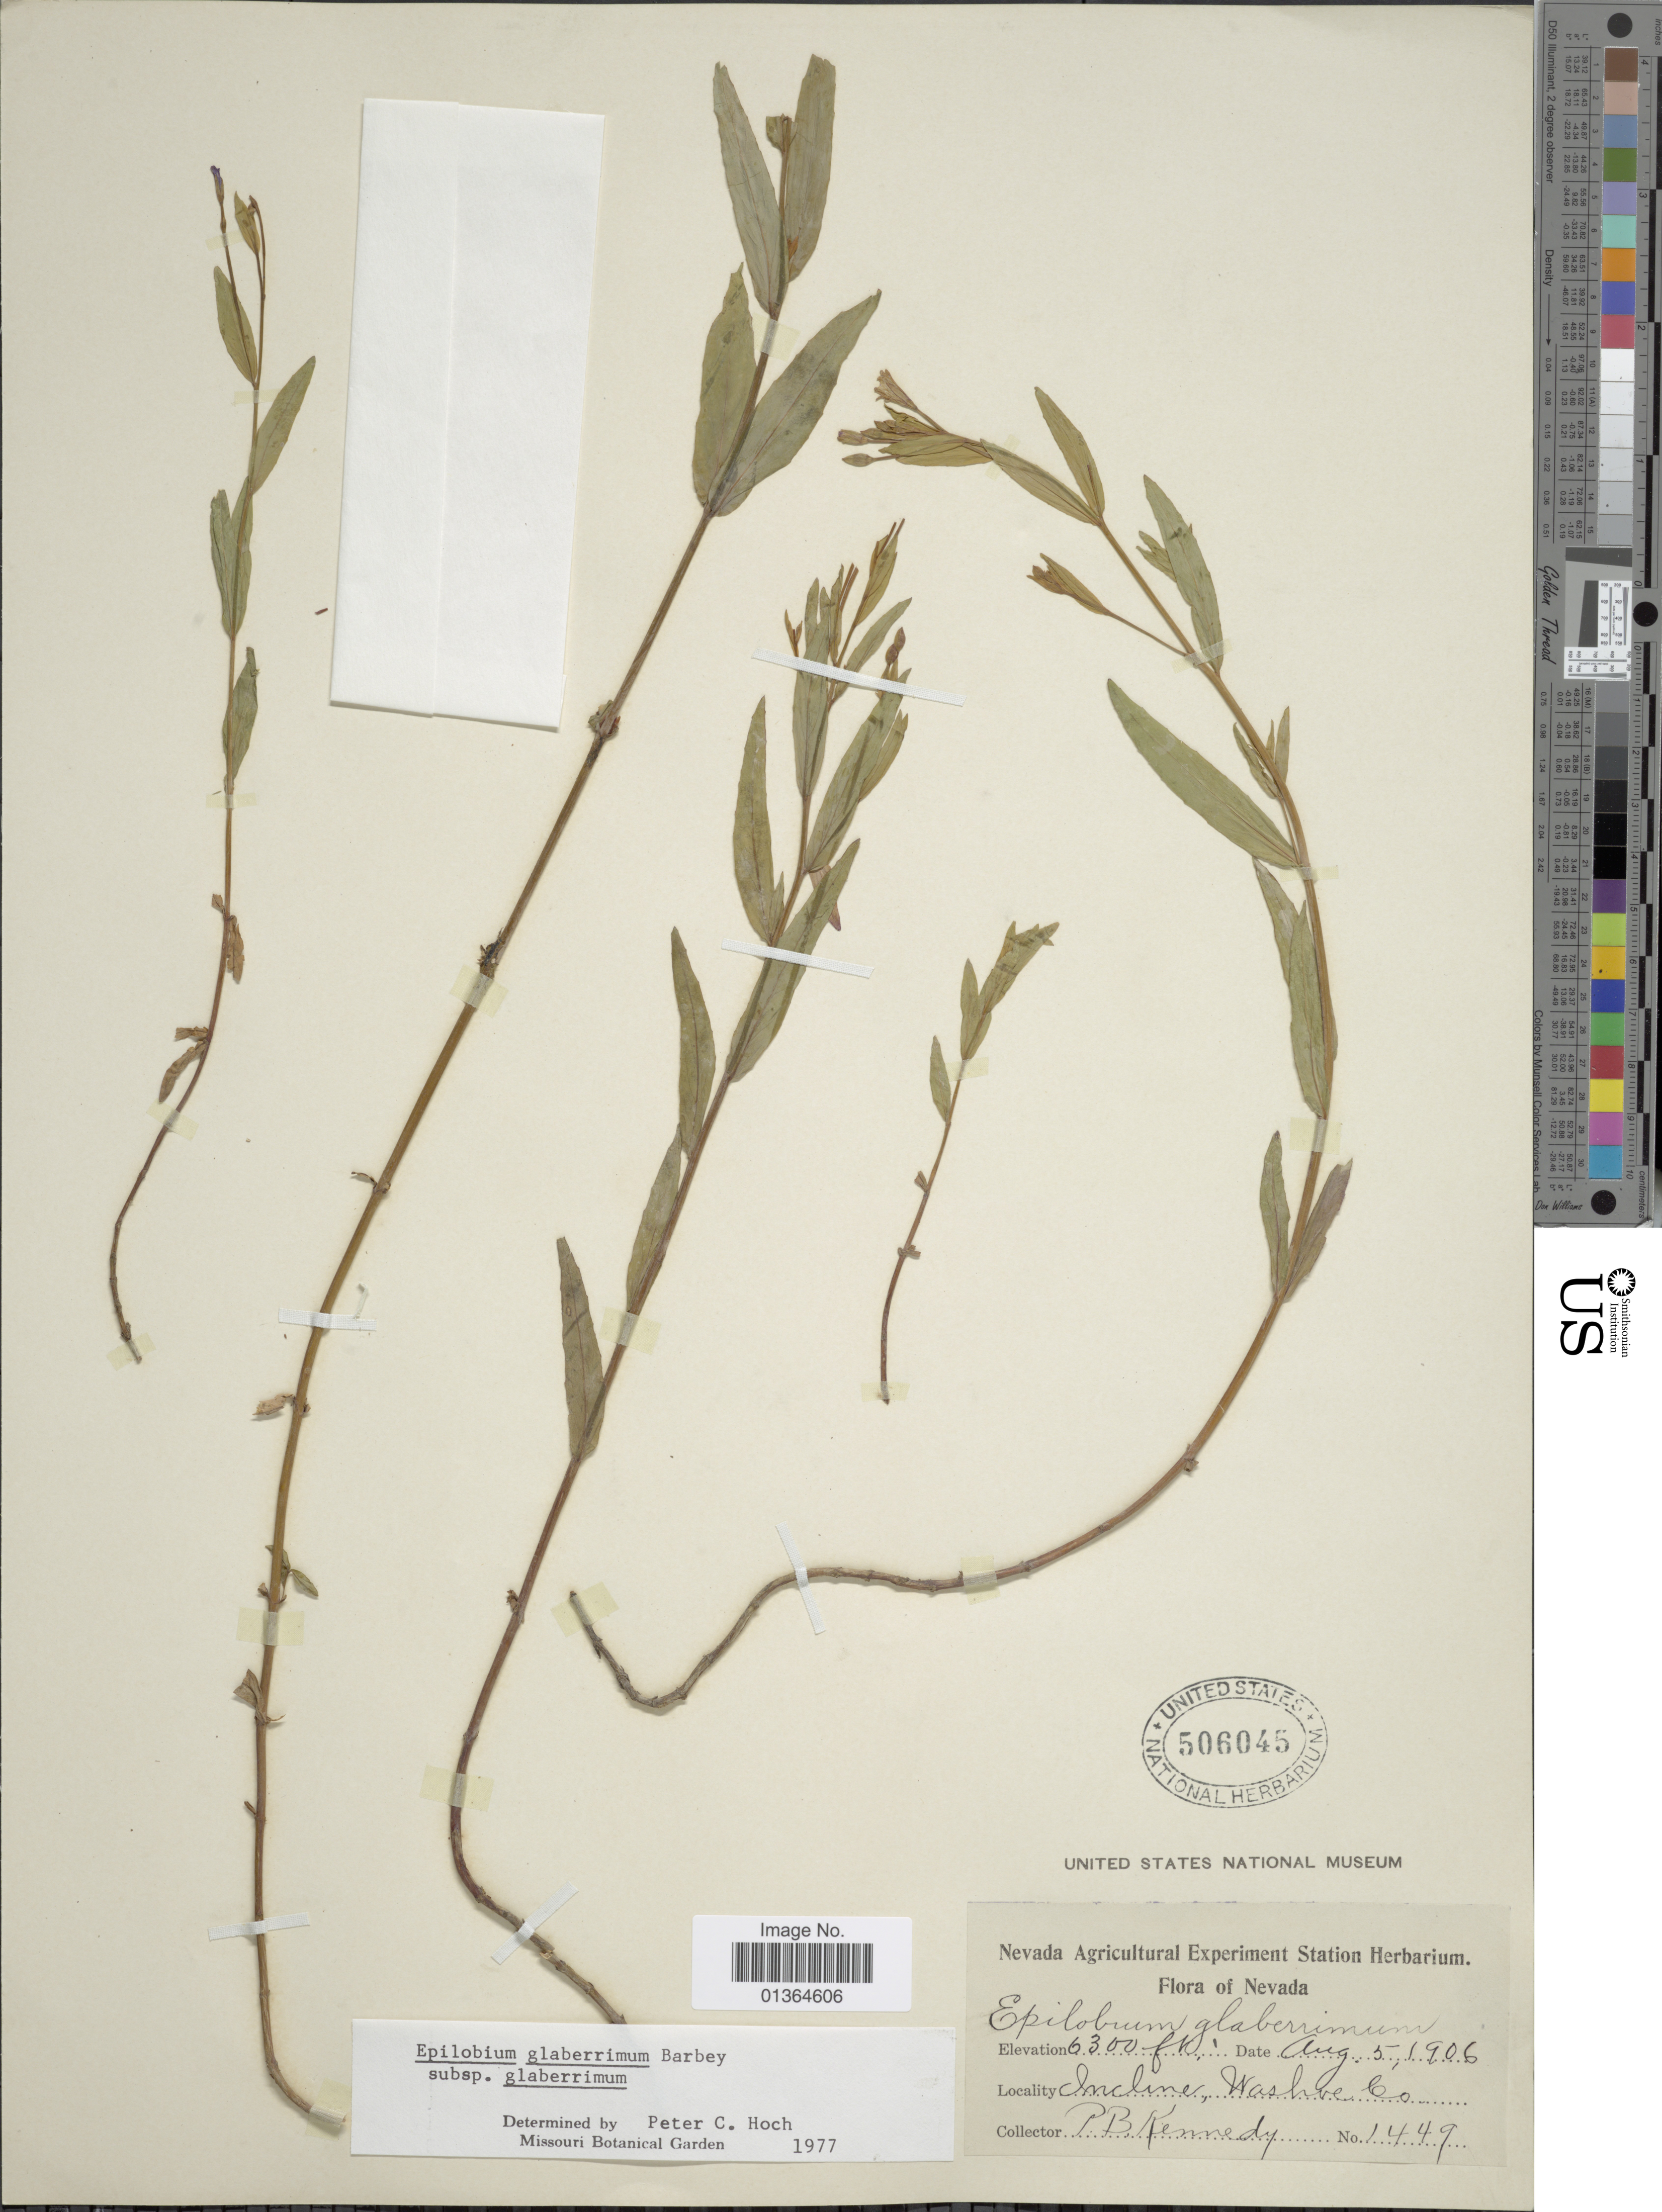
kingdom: Plantae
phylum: Tracheophyta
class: Magnoliopsida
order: Myrtales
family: Onagraceae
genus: Epilobium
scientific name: Epilobium glaberrimum subsp. glaberrimum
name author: Barbey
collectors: P. B. Kennedy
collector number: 1449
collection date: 1906-08-05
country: United States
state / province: Nevada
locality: Incline, Washoe Co.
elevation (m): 1920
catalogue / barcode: US 506045